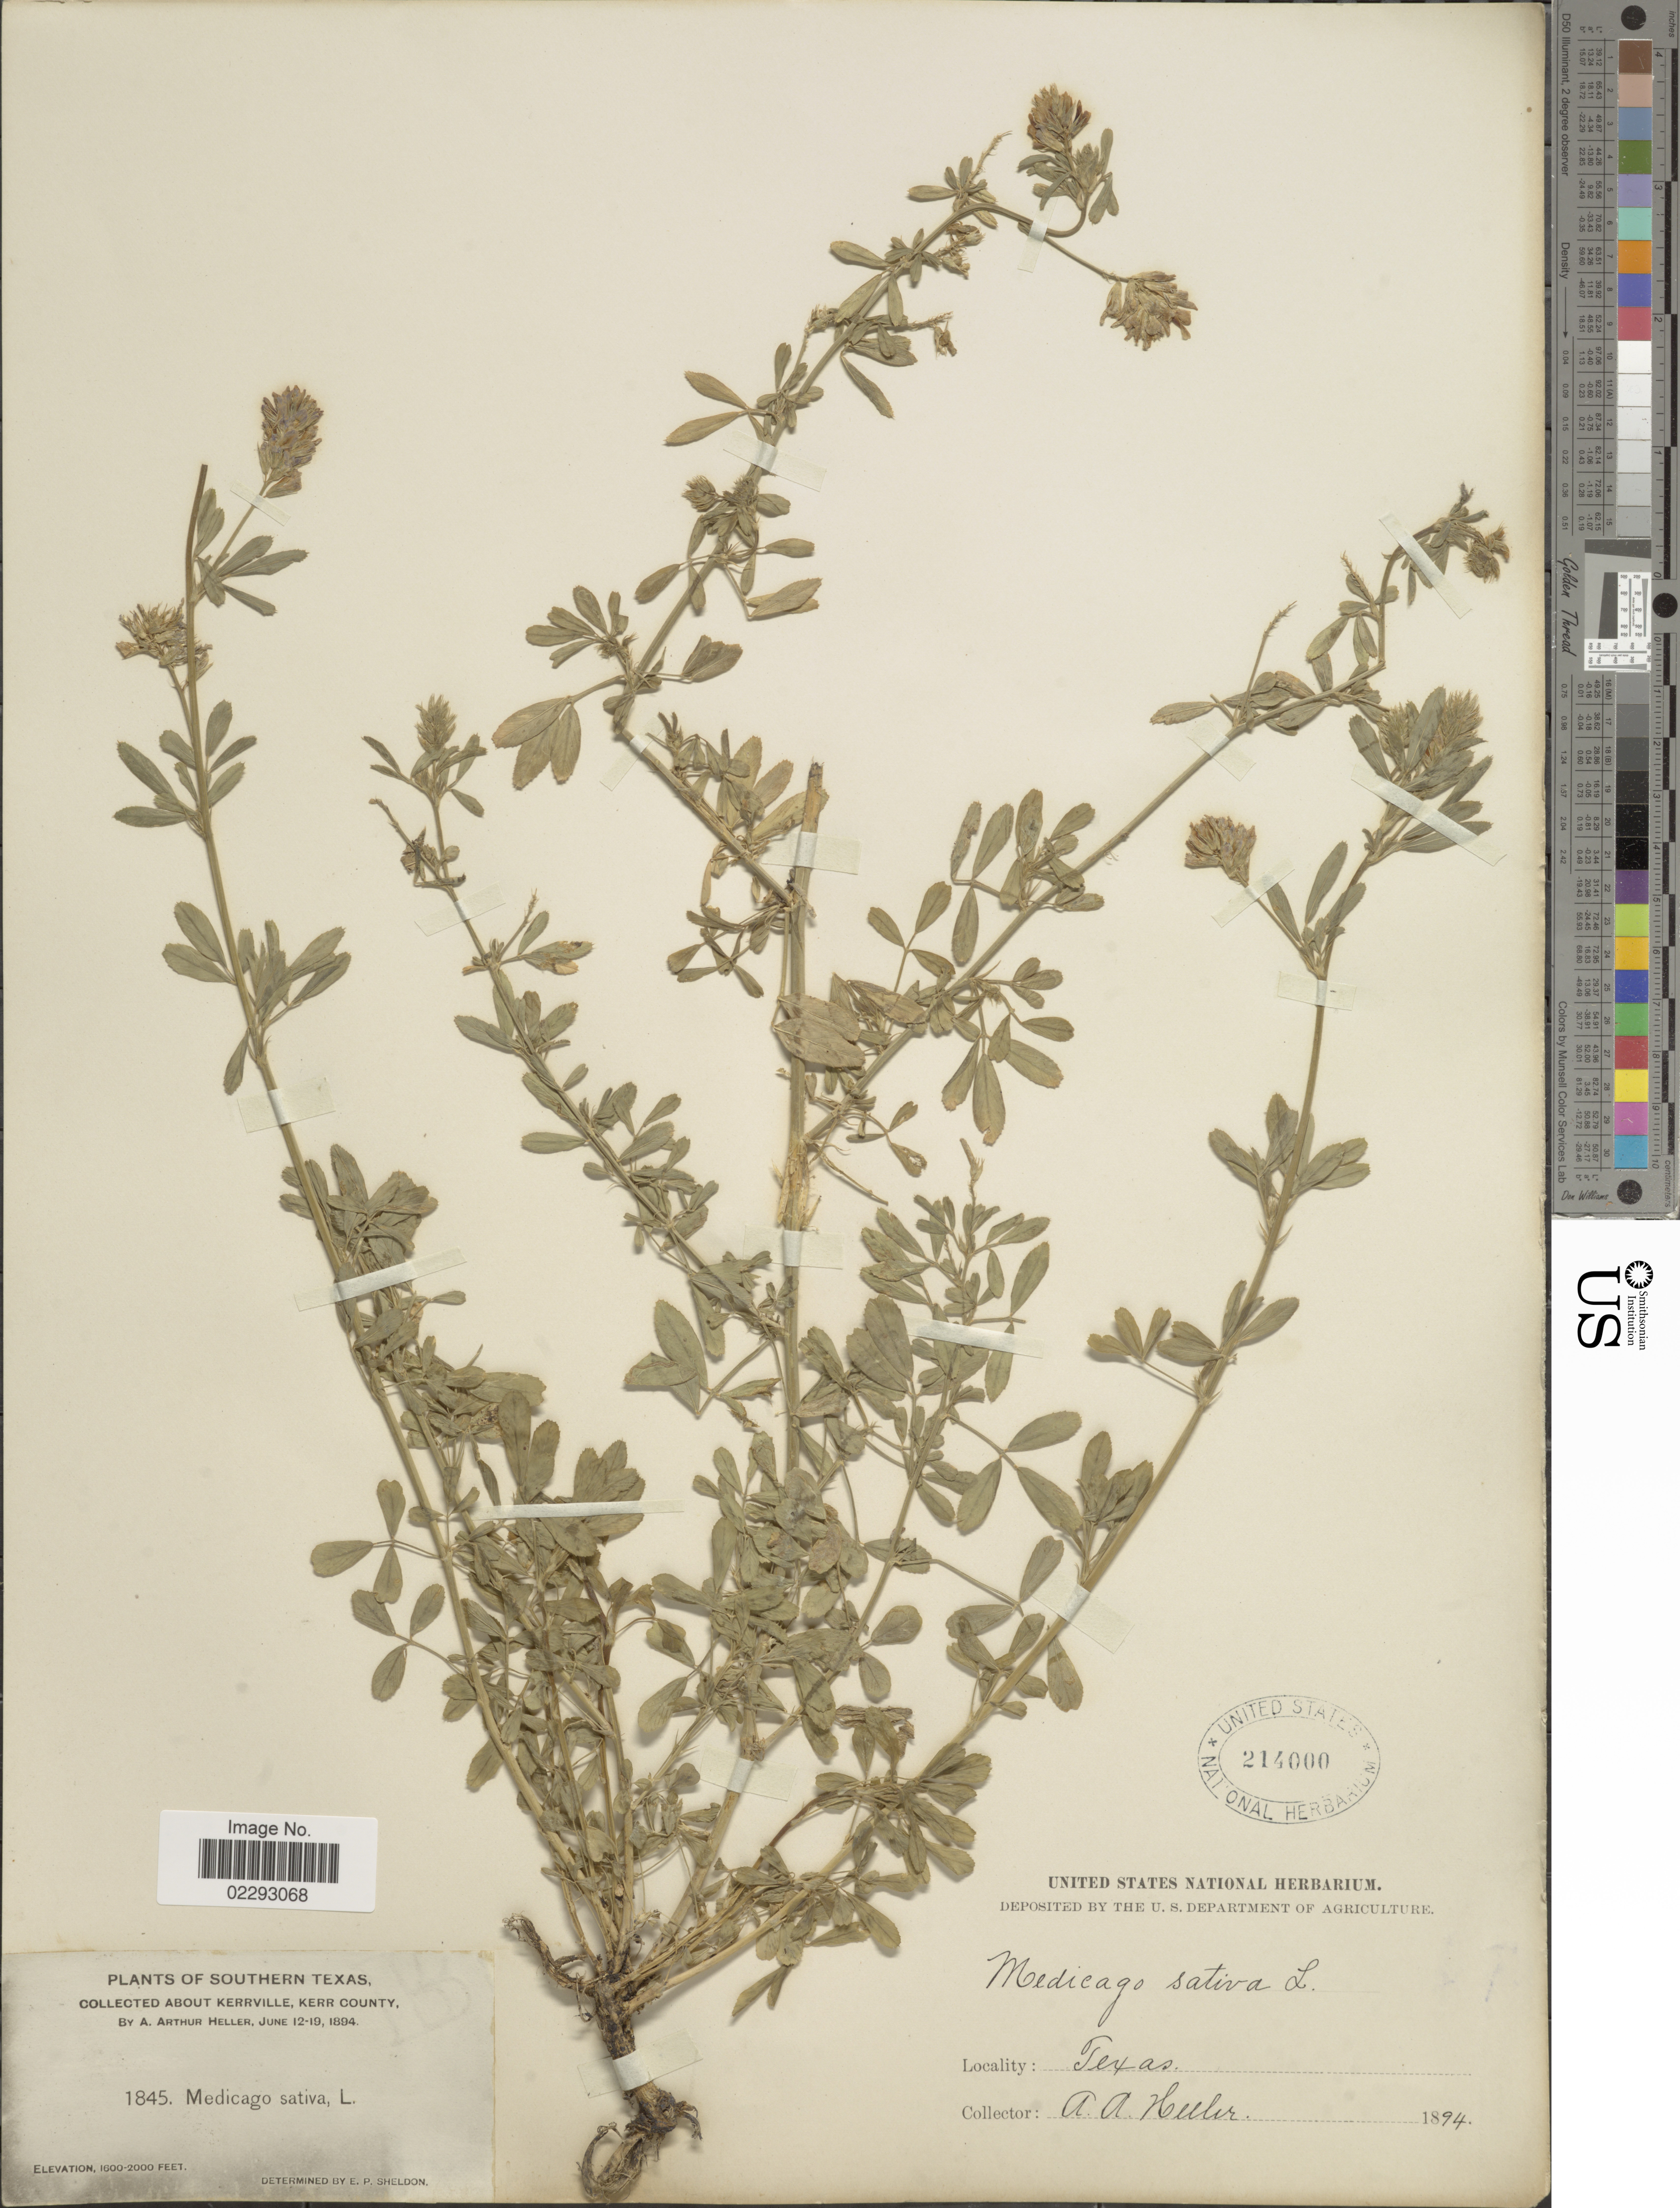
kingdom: Plantae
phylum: Tracheophyta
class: Magnoliopsida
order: Fabales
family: Fabaceae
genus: Medicago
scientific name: Medicago sativa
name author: L.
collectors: A. A. Heller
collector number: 1845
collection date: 1894-06-12/1894-06-19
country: United States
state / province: Texas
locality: Southern Texas, Texas.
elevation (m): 488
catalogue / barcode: US 214000